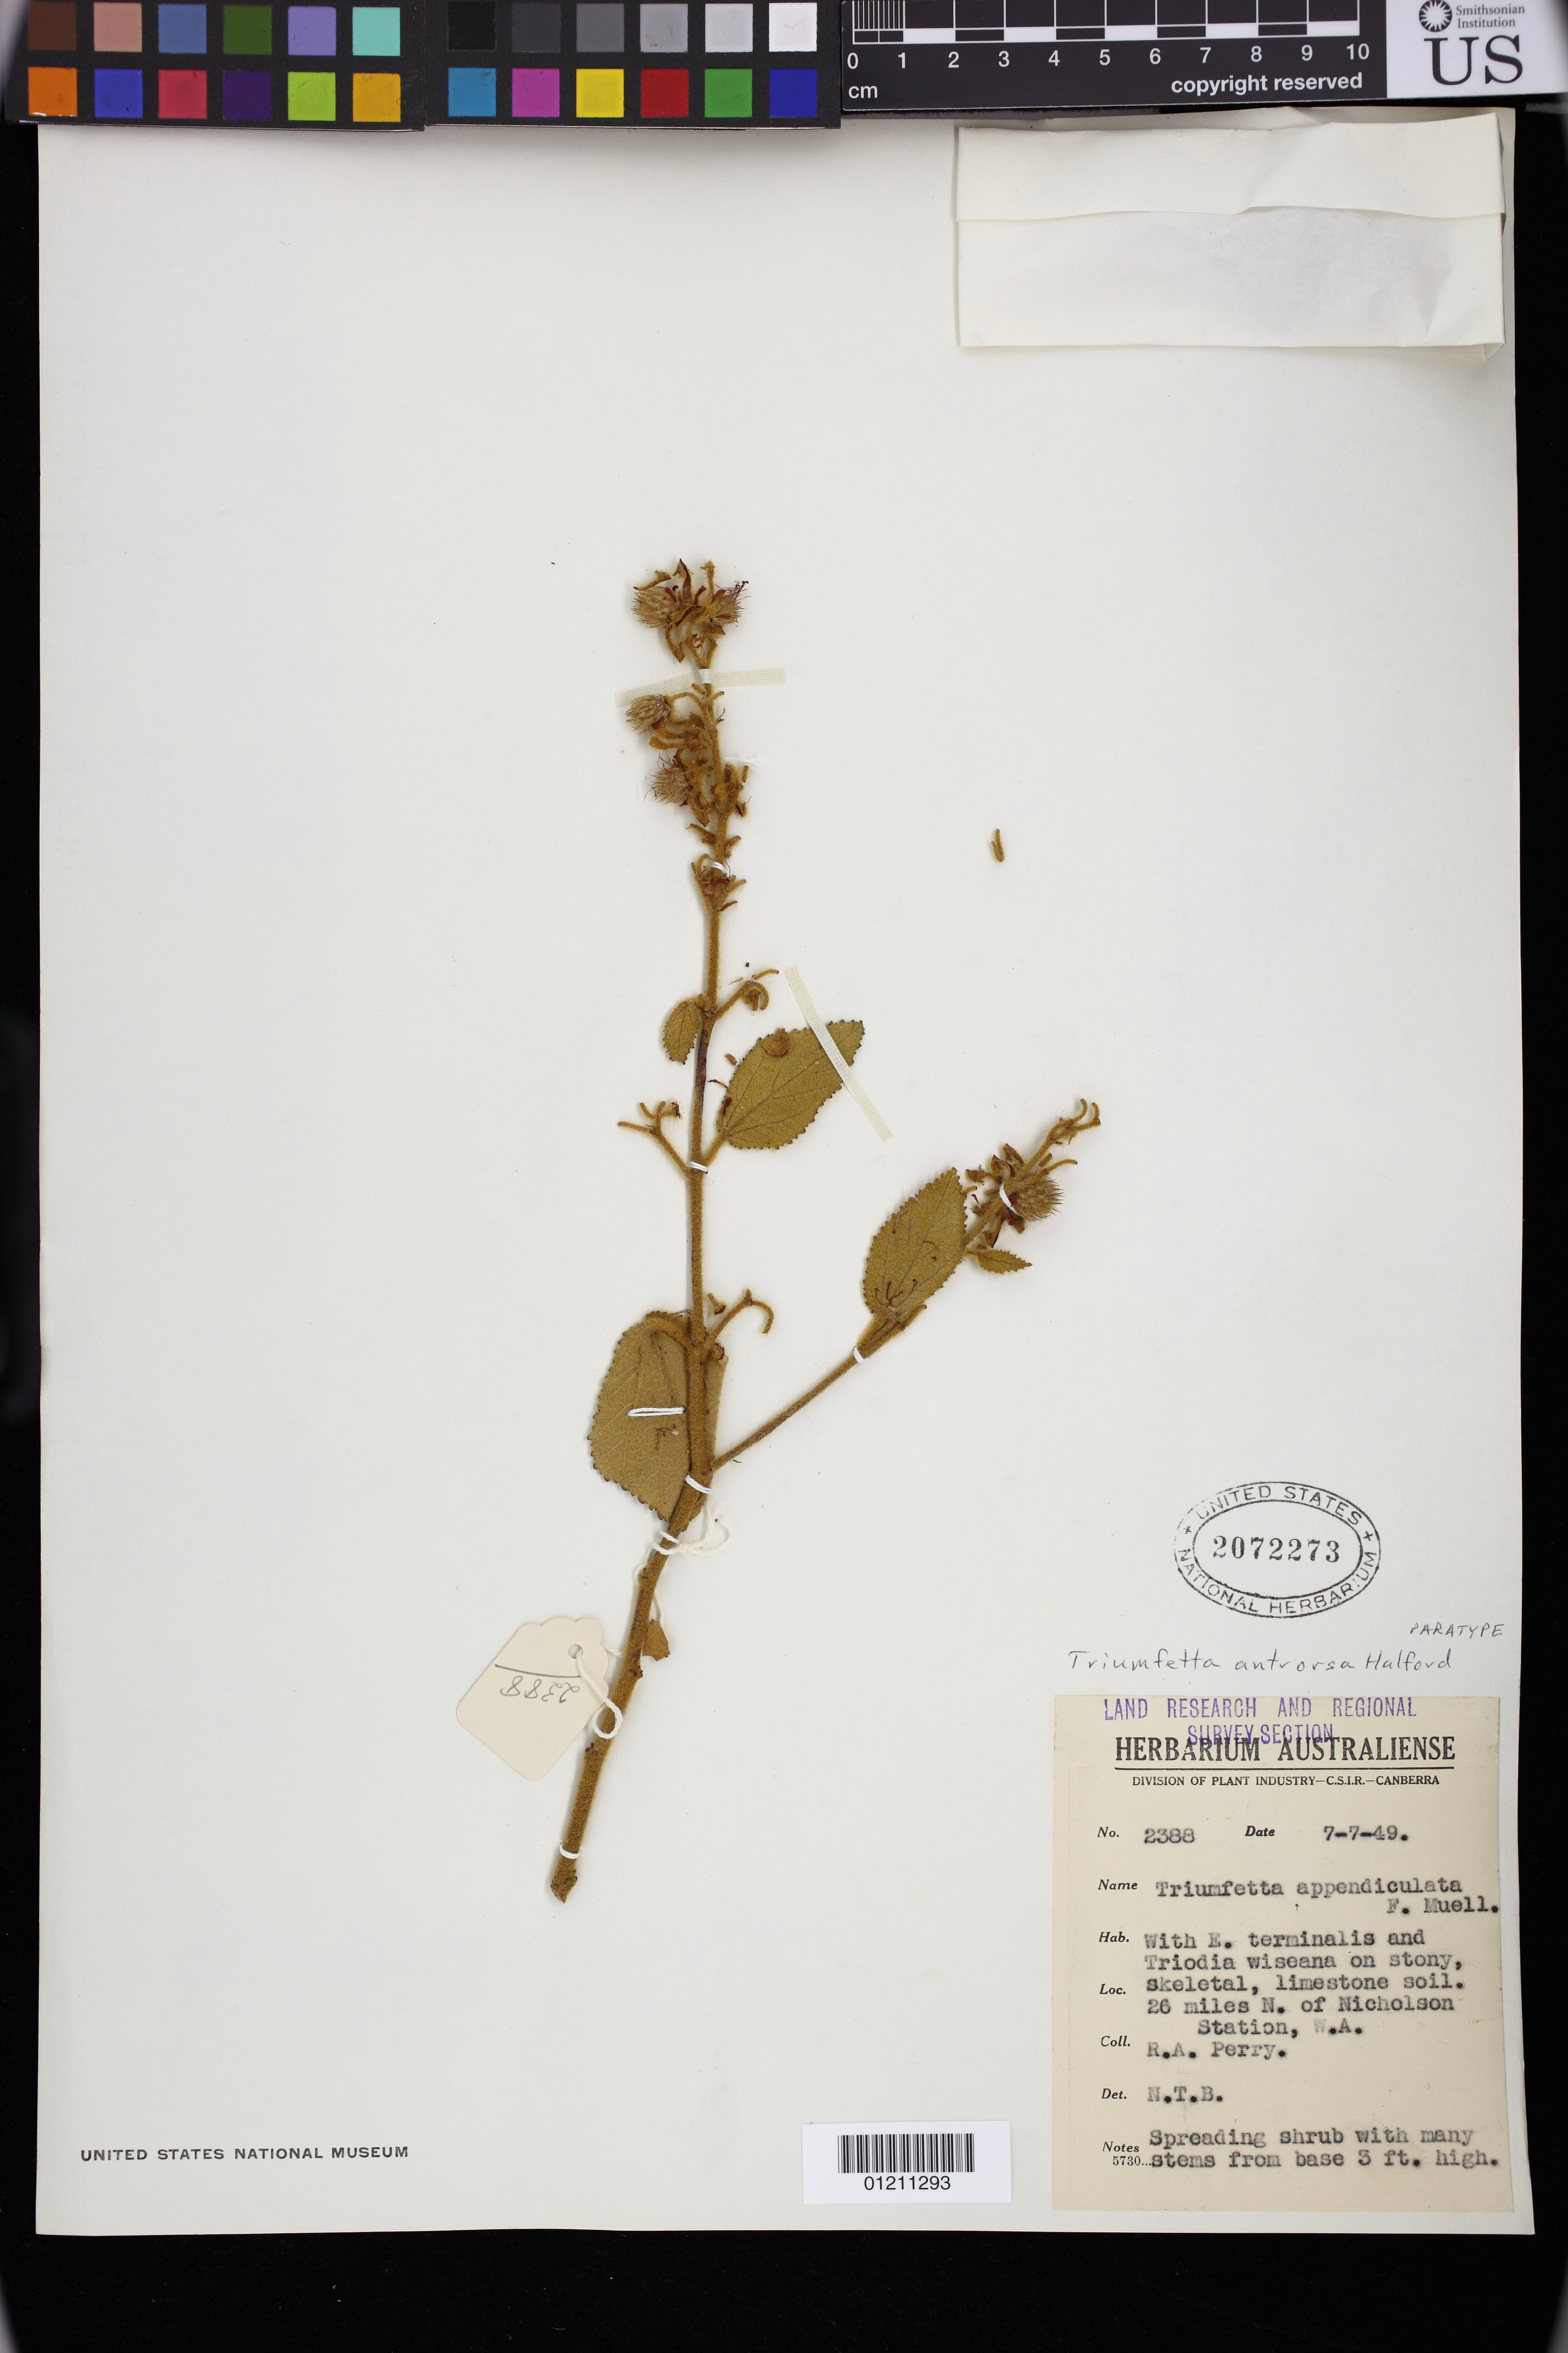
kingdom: Plantae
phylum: Tracheophyta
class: Magnoliopsida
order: Malvales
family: Malvaceae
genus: Triumfetta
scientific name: Triumfetta antrorsa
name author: Halford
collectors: Perry, R. A.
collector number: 2388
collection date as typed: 07 Jul 1949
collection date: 1949-07-07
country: Australia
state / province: Western Australia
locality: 26 miles N. of Nicholson Station, W.A.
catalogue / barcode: US 2072273